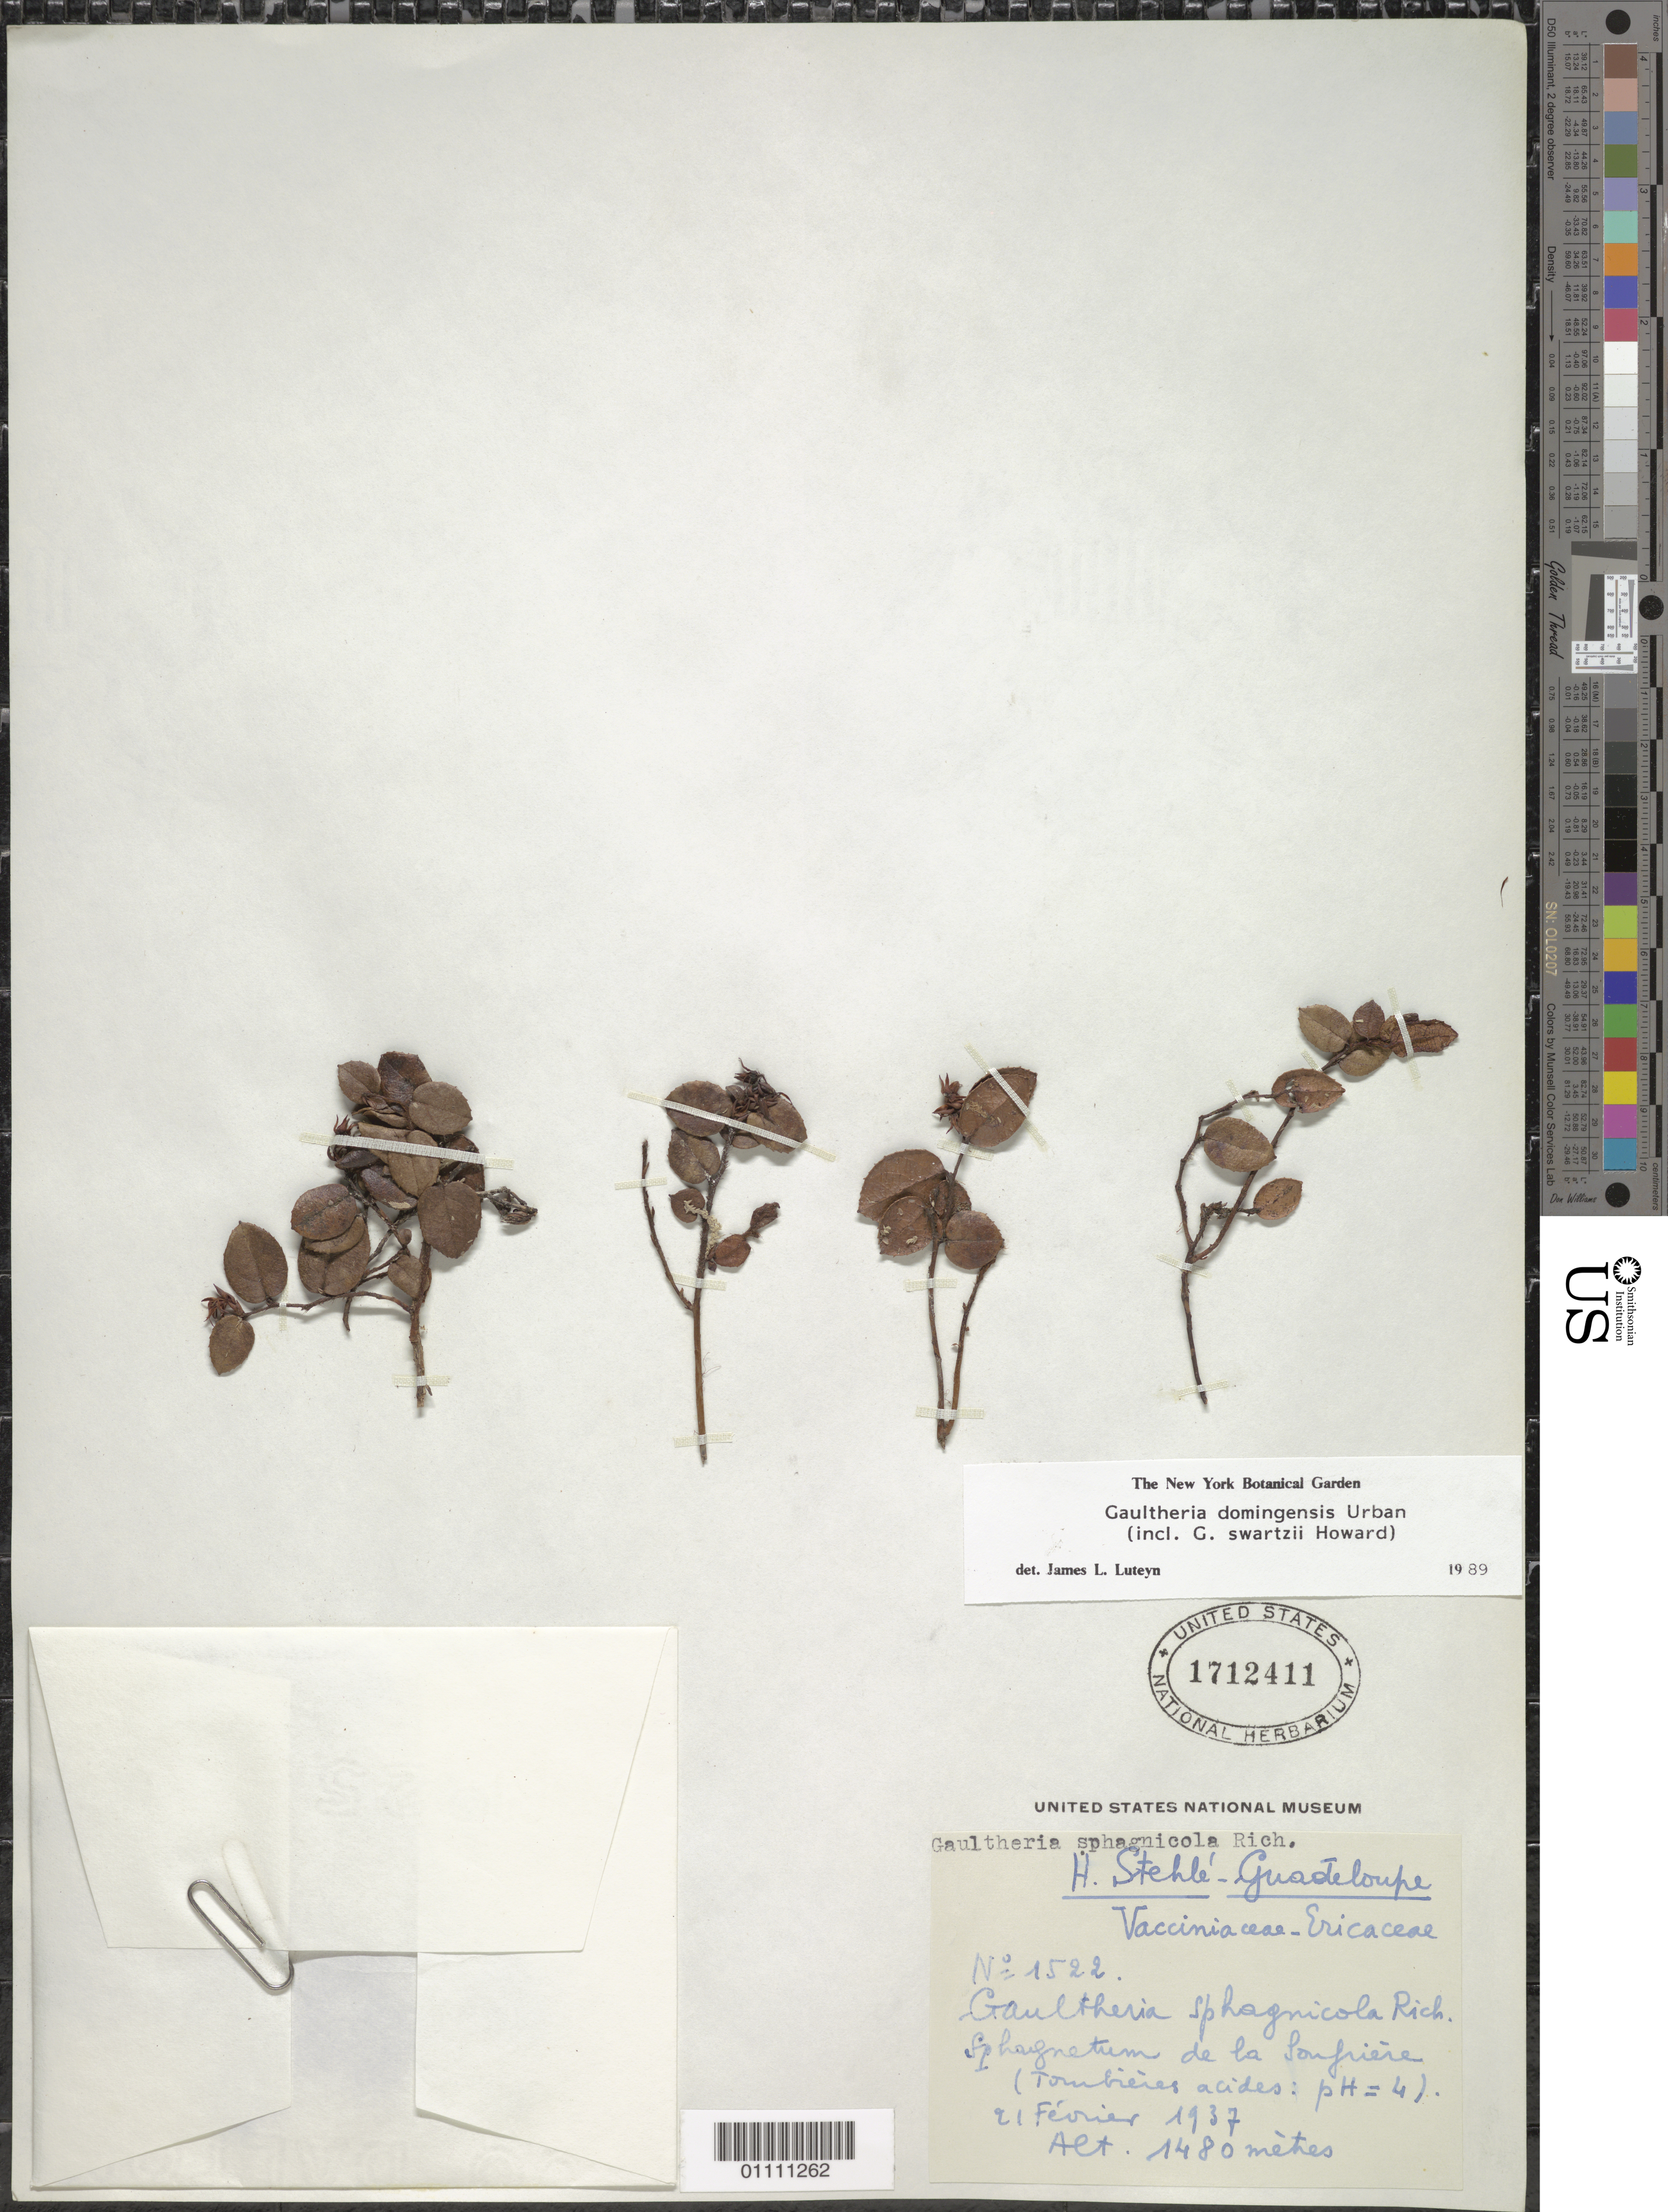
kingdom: Plantae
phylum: Tracheophyta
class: Magnoliopsida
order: Ericales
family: Ericaceae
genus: Gaultheria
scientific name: Gaultheria domingensis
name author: Urb.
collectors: H. Stehlé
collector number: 1522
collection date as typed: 21 Feb 1937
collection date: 1937-02-21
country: Guadeloupe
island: Basse Terre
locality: Sphugnetum de la Soufriere, tombieies acides, ph 4.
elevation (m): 1480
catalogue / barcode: US 1712411